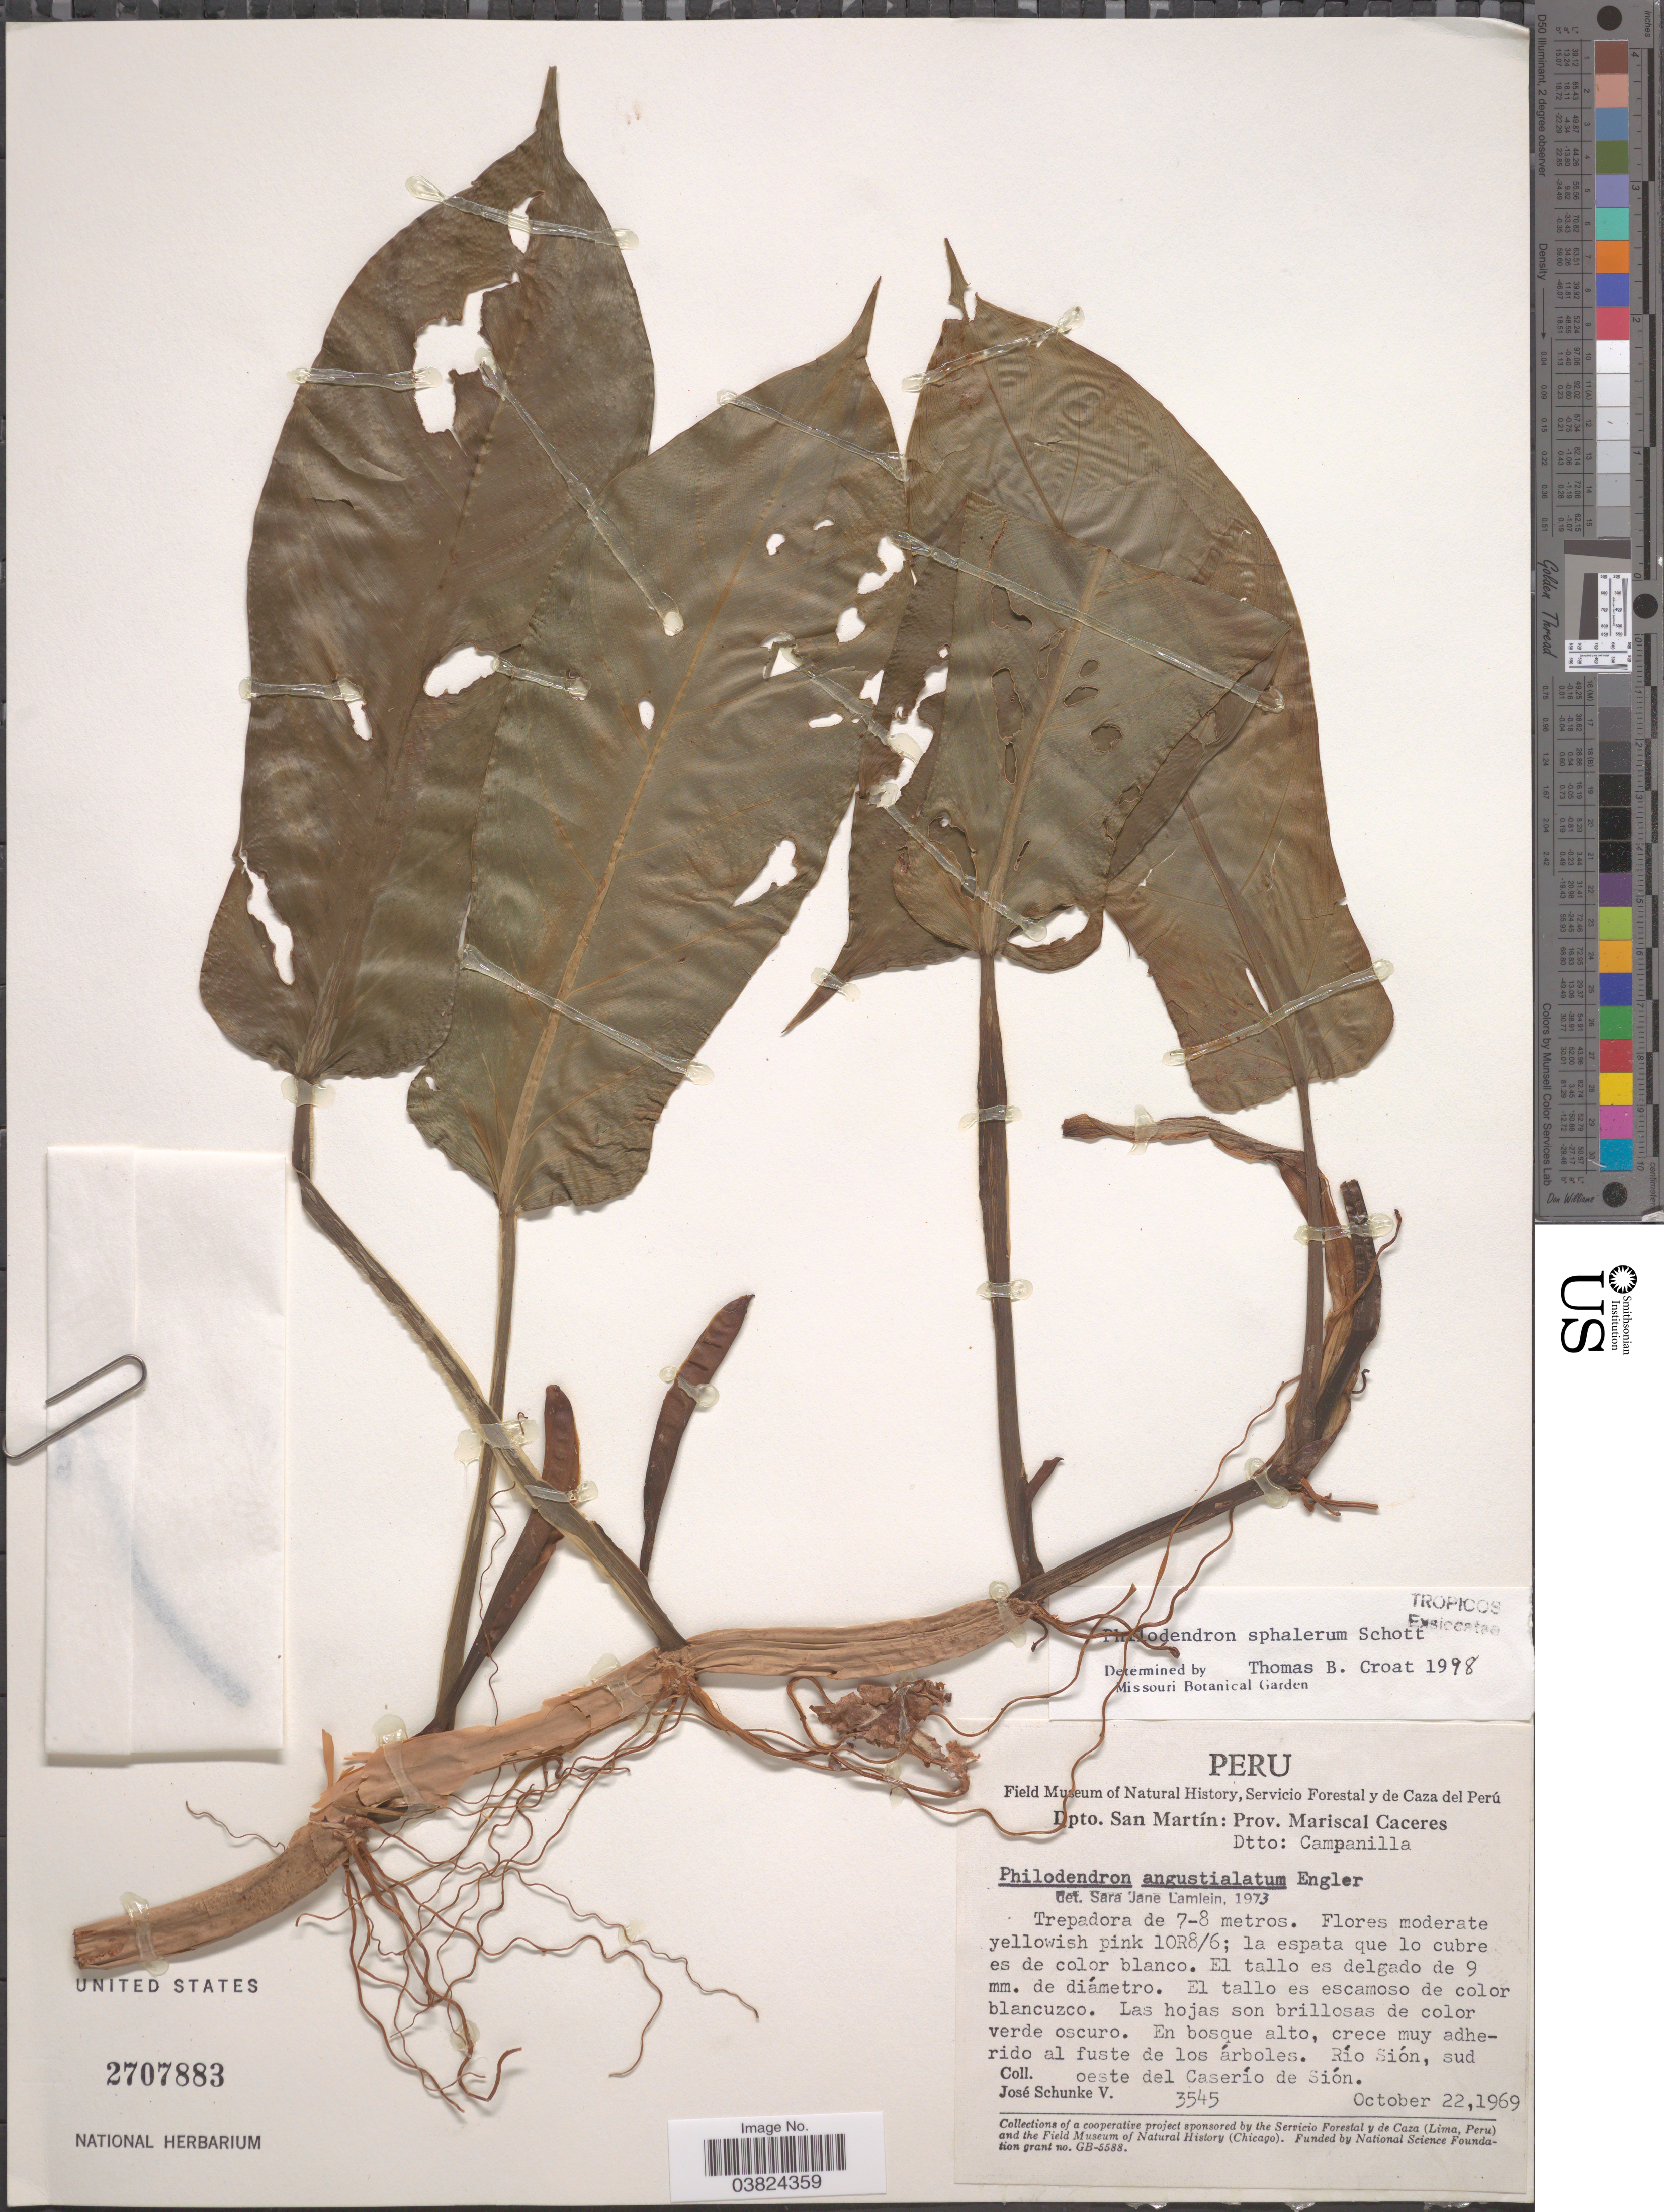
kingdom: Plantae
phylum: Tracheophyta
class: Liliopsida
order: Alismatales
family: Araceae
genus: Philodendron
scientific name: Philodendron sphalerum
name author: Schott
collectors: J. Schunke Vigo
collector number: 3545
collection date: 1969-10-22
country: Peru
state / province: San Martín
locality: Dpto. San Martín: Prov. Mariscal Caceres, Dtto: Campanilla. Río Sión, sud oeste del Caserío de Sión.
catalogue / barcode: US 2707883